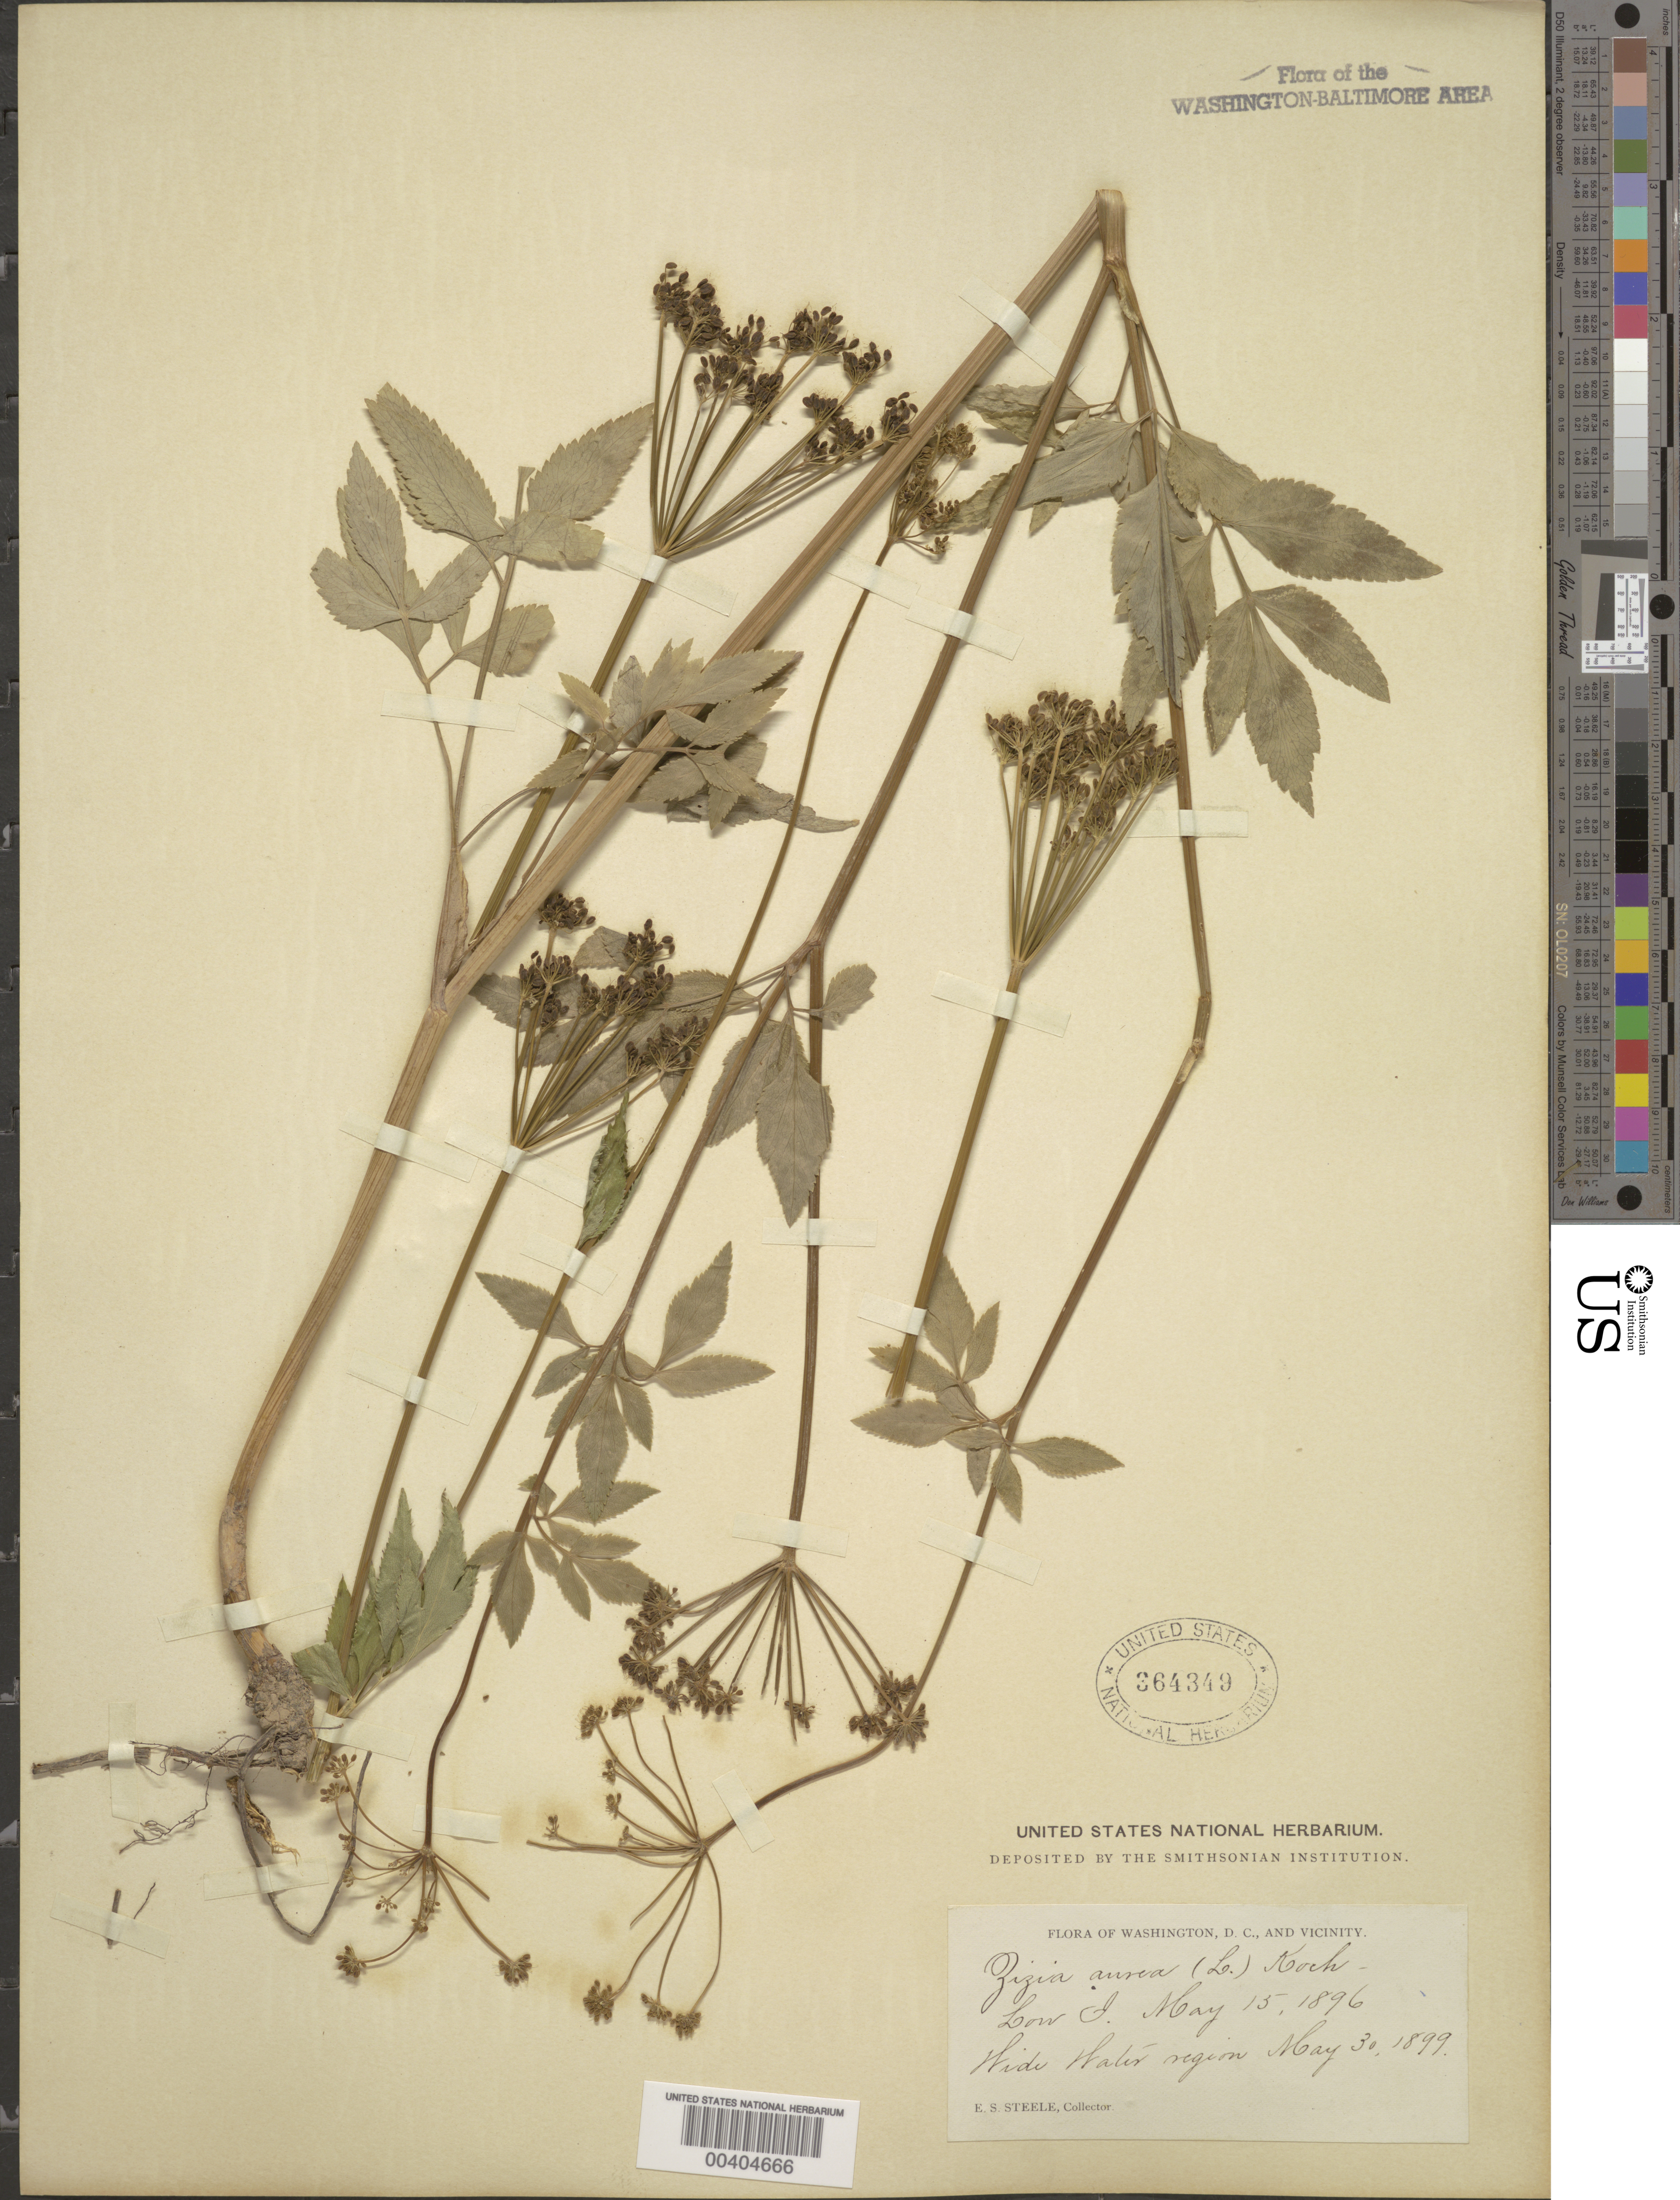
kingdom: Plantae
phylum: Tracheophyta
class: Magnoliopsida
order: Apiales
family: Apiaceae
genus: Zizia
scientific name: Zizia aurea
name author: (L.) Koch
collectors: E. Steele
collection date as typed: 15 May 1896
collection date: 1896-05-15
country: United States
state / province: Maryland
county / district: Montgomery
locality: Widewater and Low Island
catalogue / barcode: US 364349